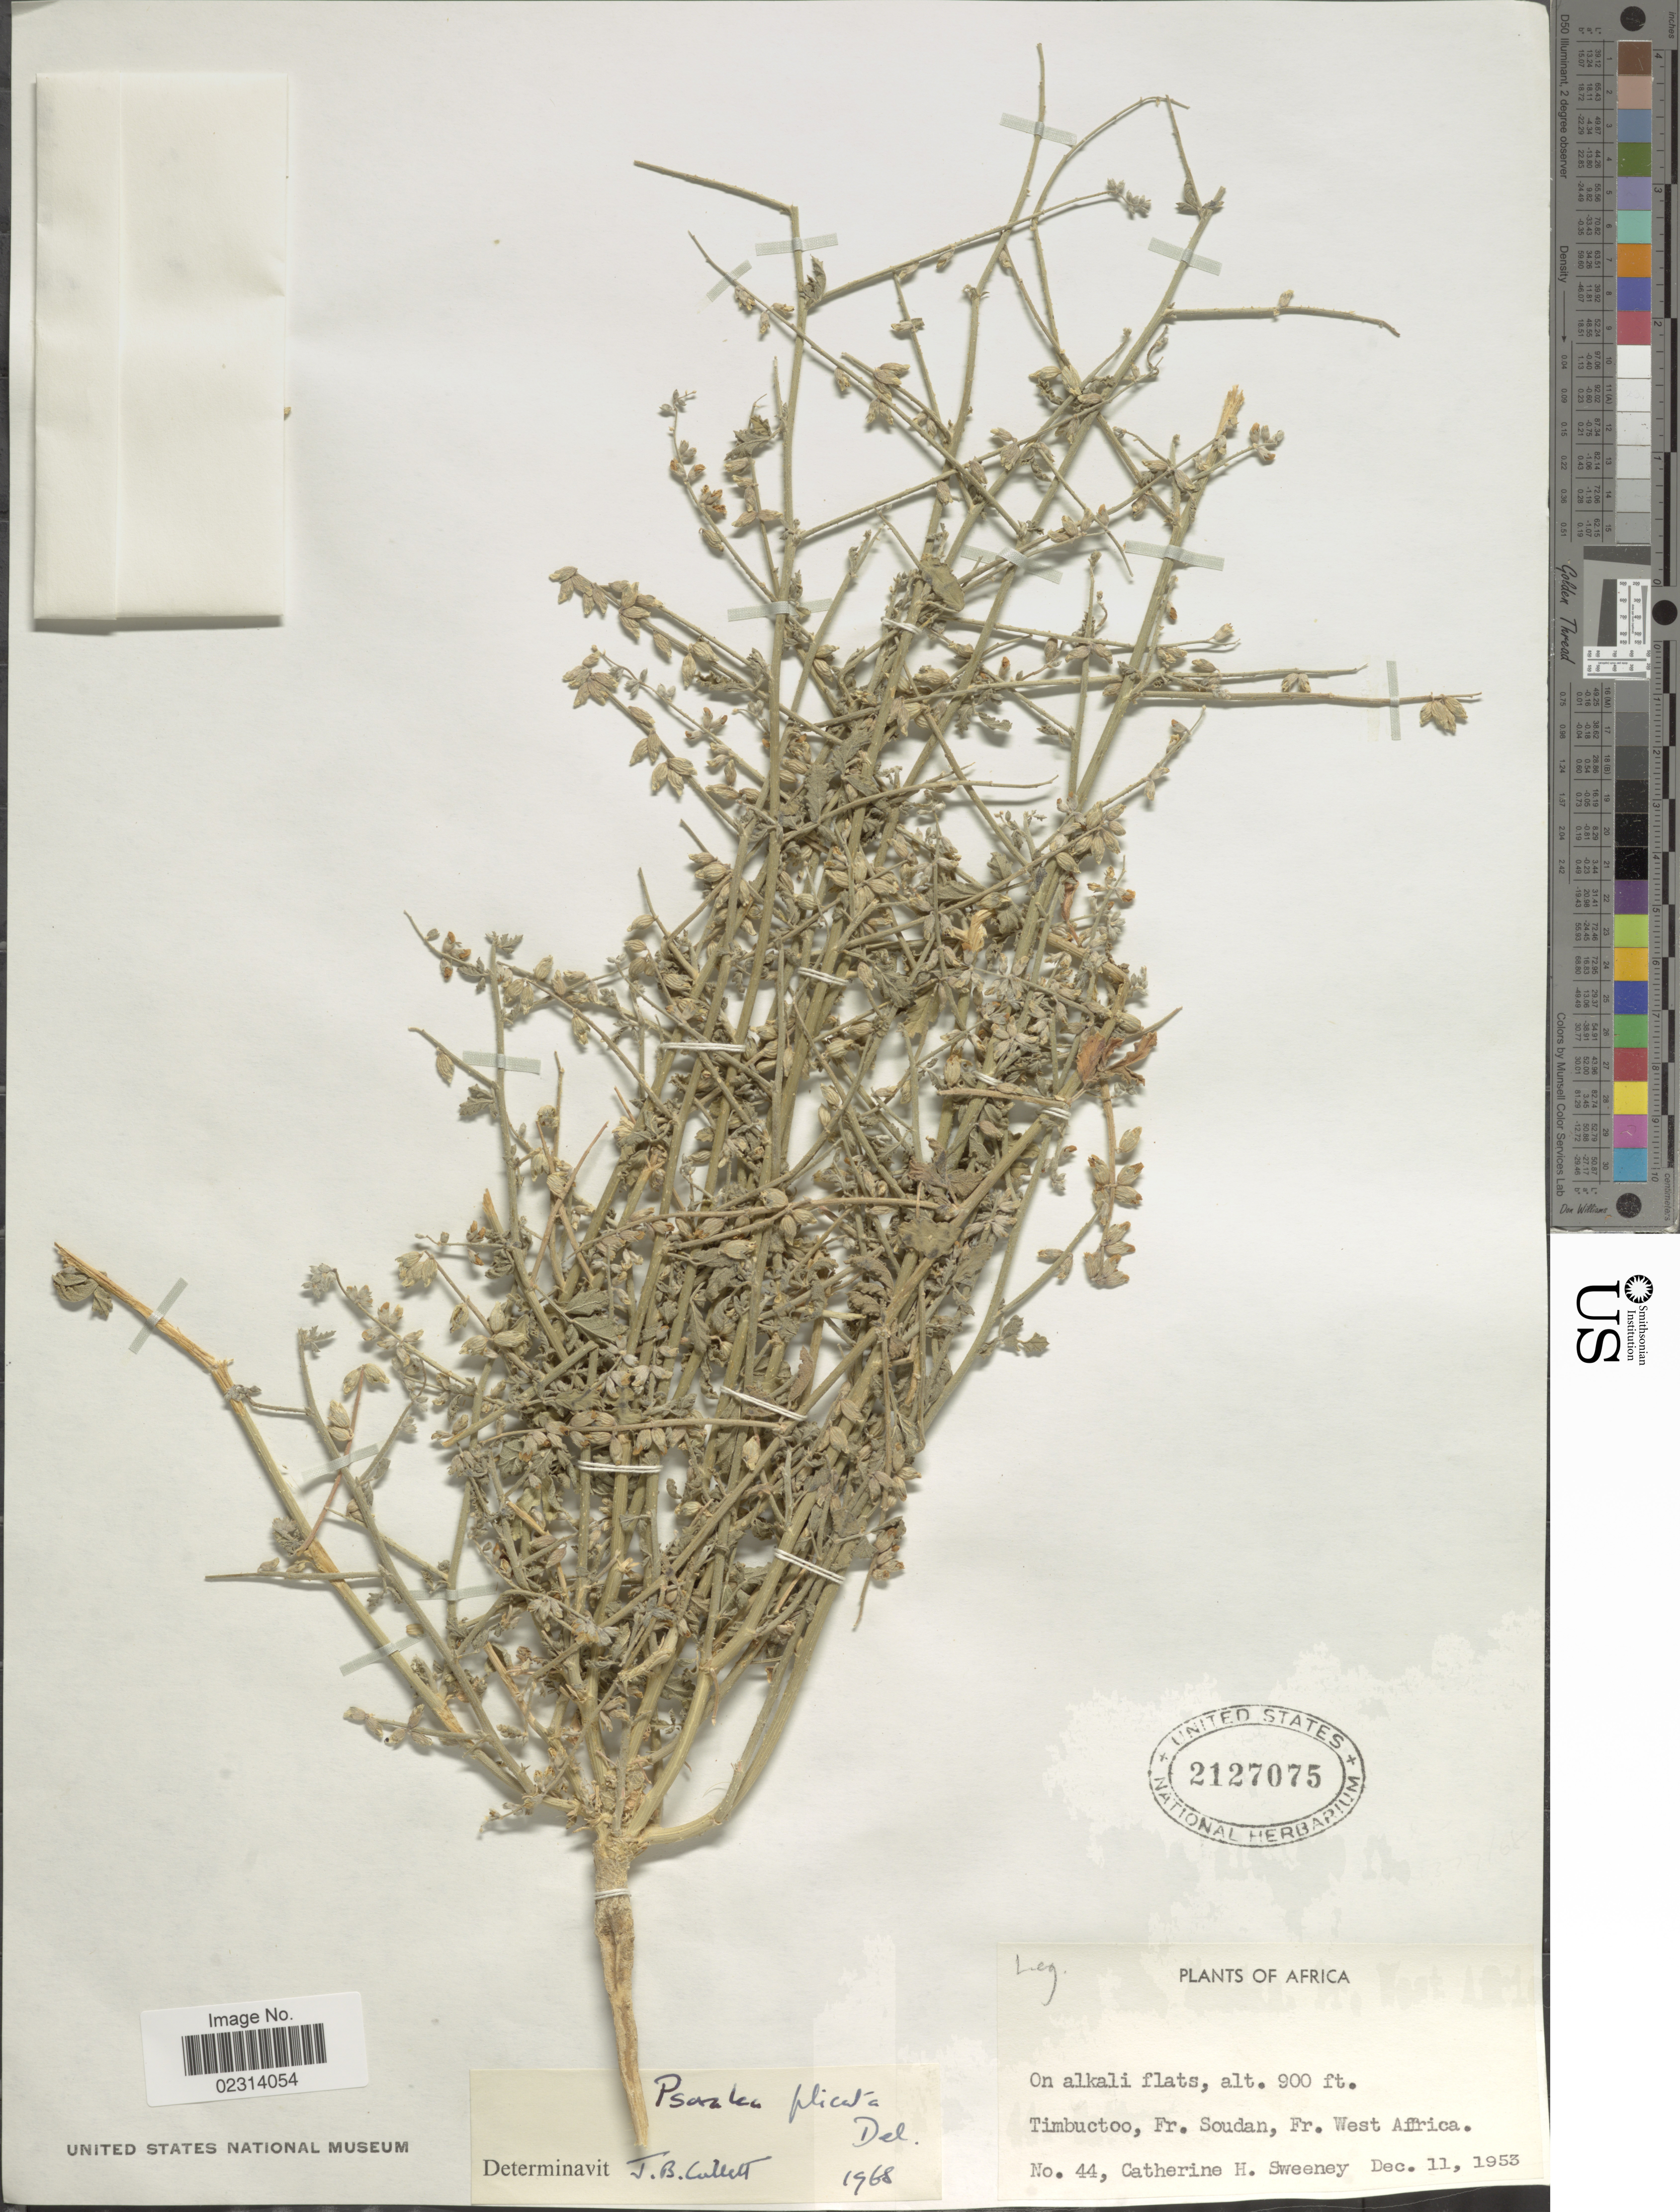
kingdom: Plantae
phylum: Tracheophyta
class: Magnoliopsida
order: Fabales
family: Fabaceae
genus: Cullen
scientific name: Cullen plicatum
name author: (Delile) C.H. Stirt.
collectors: C. Sweeney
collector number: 44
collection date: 1953-12-11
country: Mali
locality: Timbuktu, Fr. Soudan, Fr. West Africa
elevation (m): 274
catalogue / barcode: US 2127075